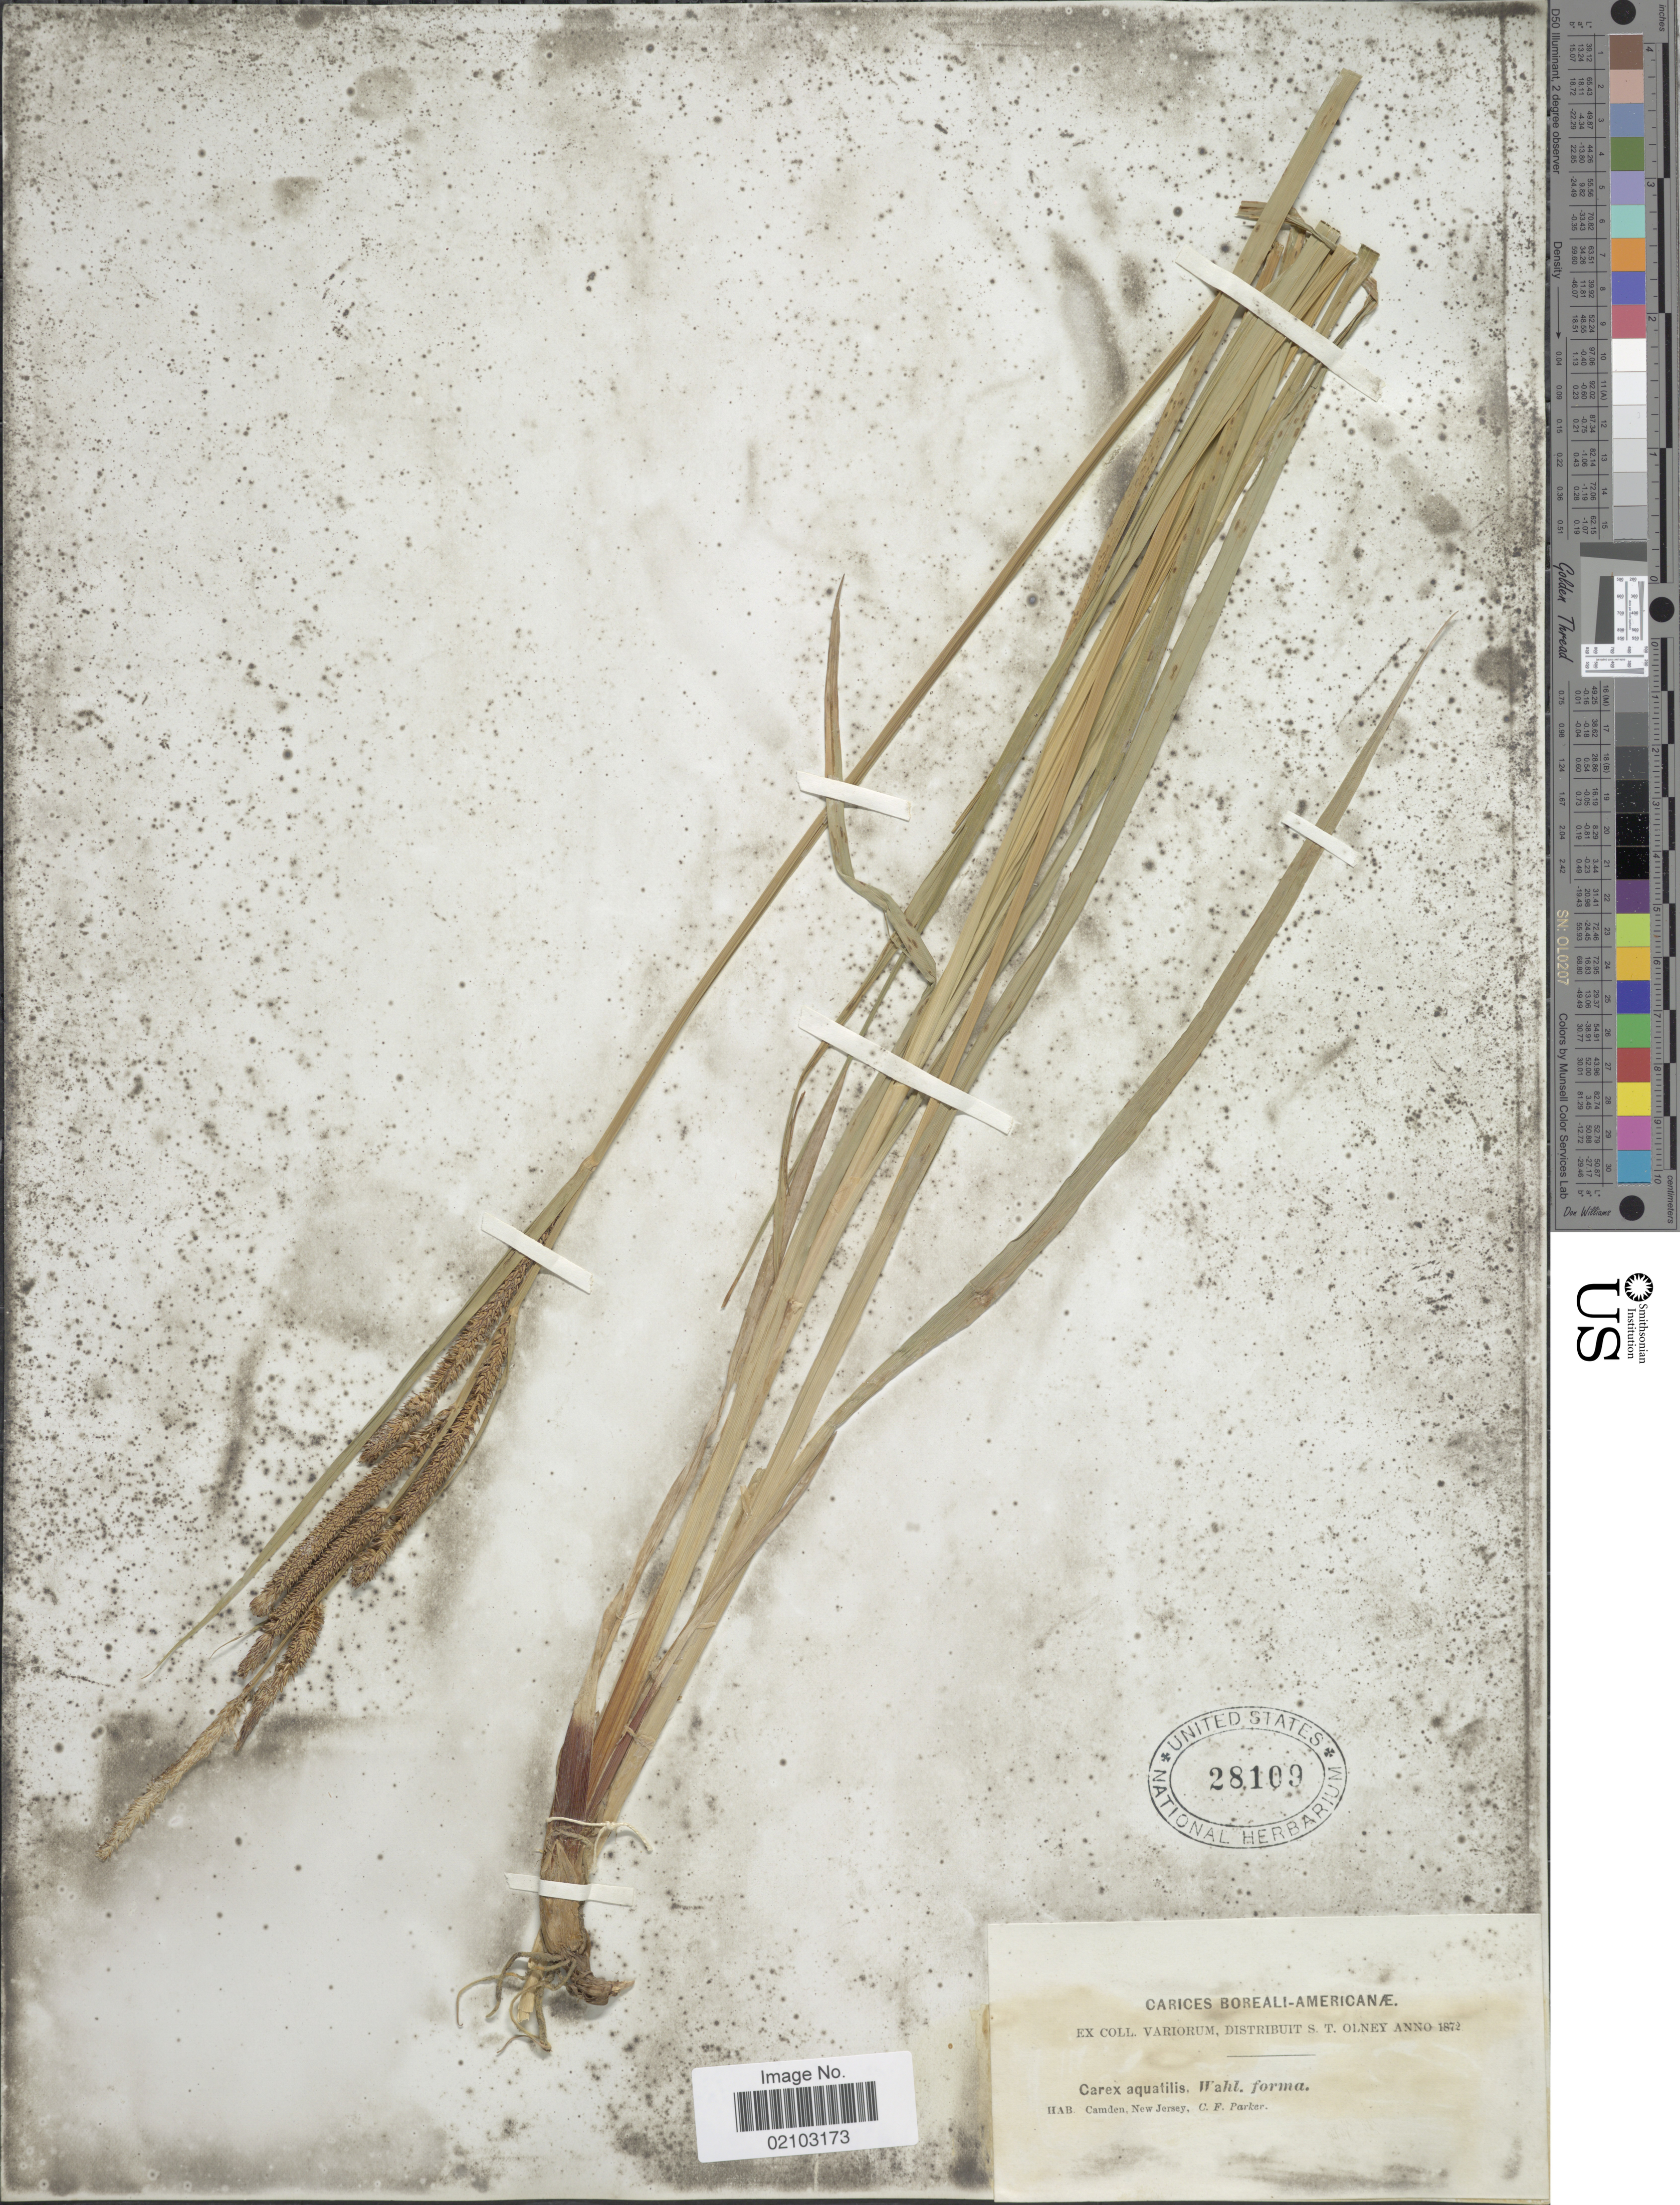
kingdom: Plantae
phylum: Tracheophyta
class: Liliopsida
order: Poales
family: Cyperaceae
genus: Carex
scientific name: Carex aquatilis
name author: Wahlenb.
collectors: C. F. Parker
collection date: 1872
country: United States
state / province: New Jersey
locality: Camden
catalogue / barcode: US 28109